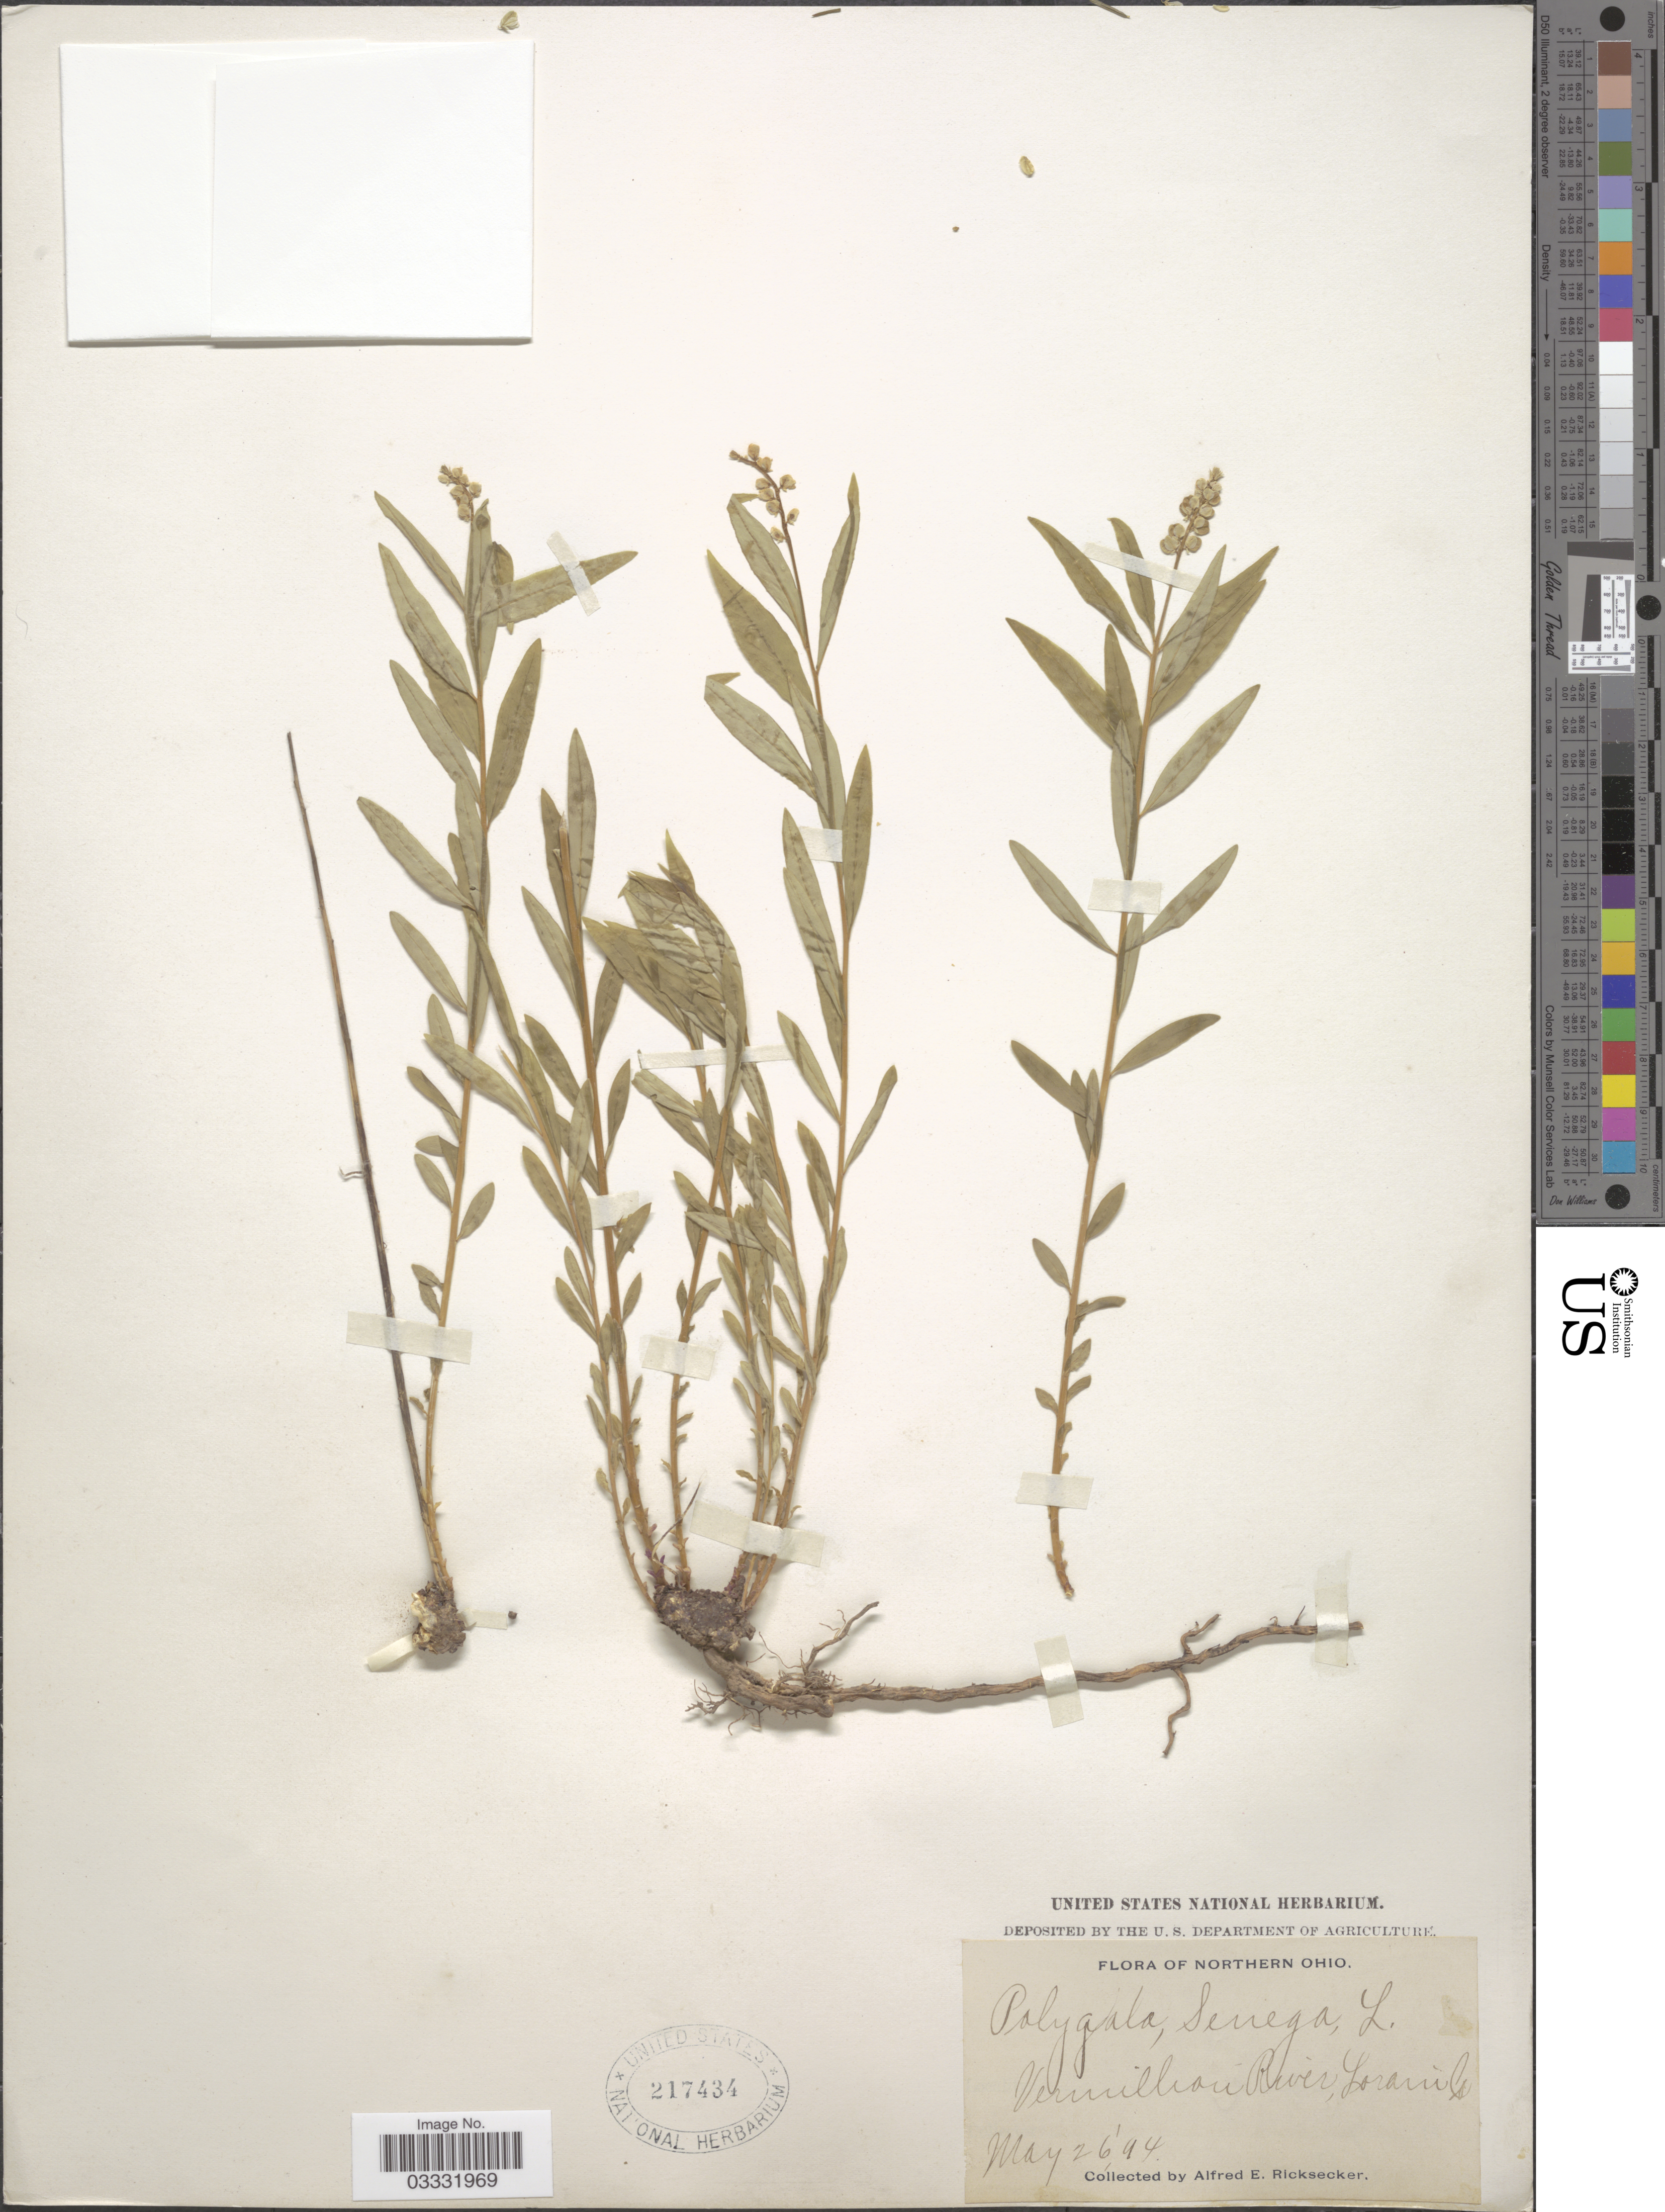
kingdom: Plantae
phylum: Tracheophyta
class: Magnoliopsida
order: Fabales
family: Polygalaceae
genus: Polygala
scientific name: Polygala senega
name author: L.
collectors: A. E. Ricksecker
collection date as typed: Transcribed d/m/y: 26/5/94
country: United States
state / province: Ohio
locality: Northern Ohio. Vermillion River, Lorain Co.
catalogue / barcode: US 217434